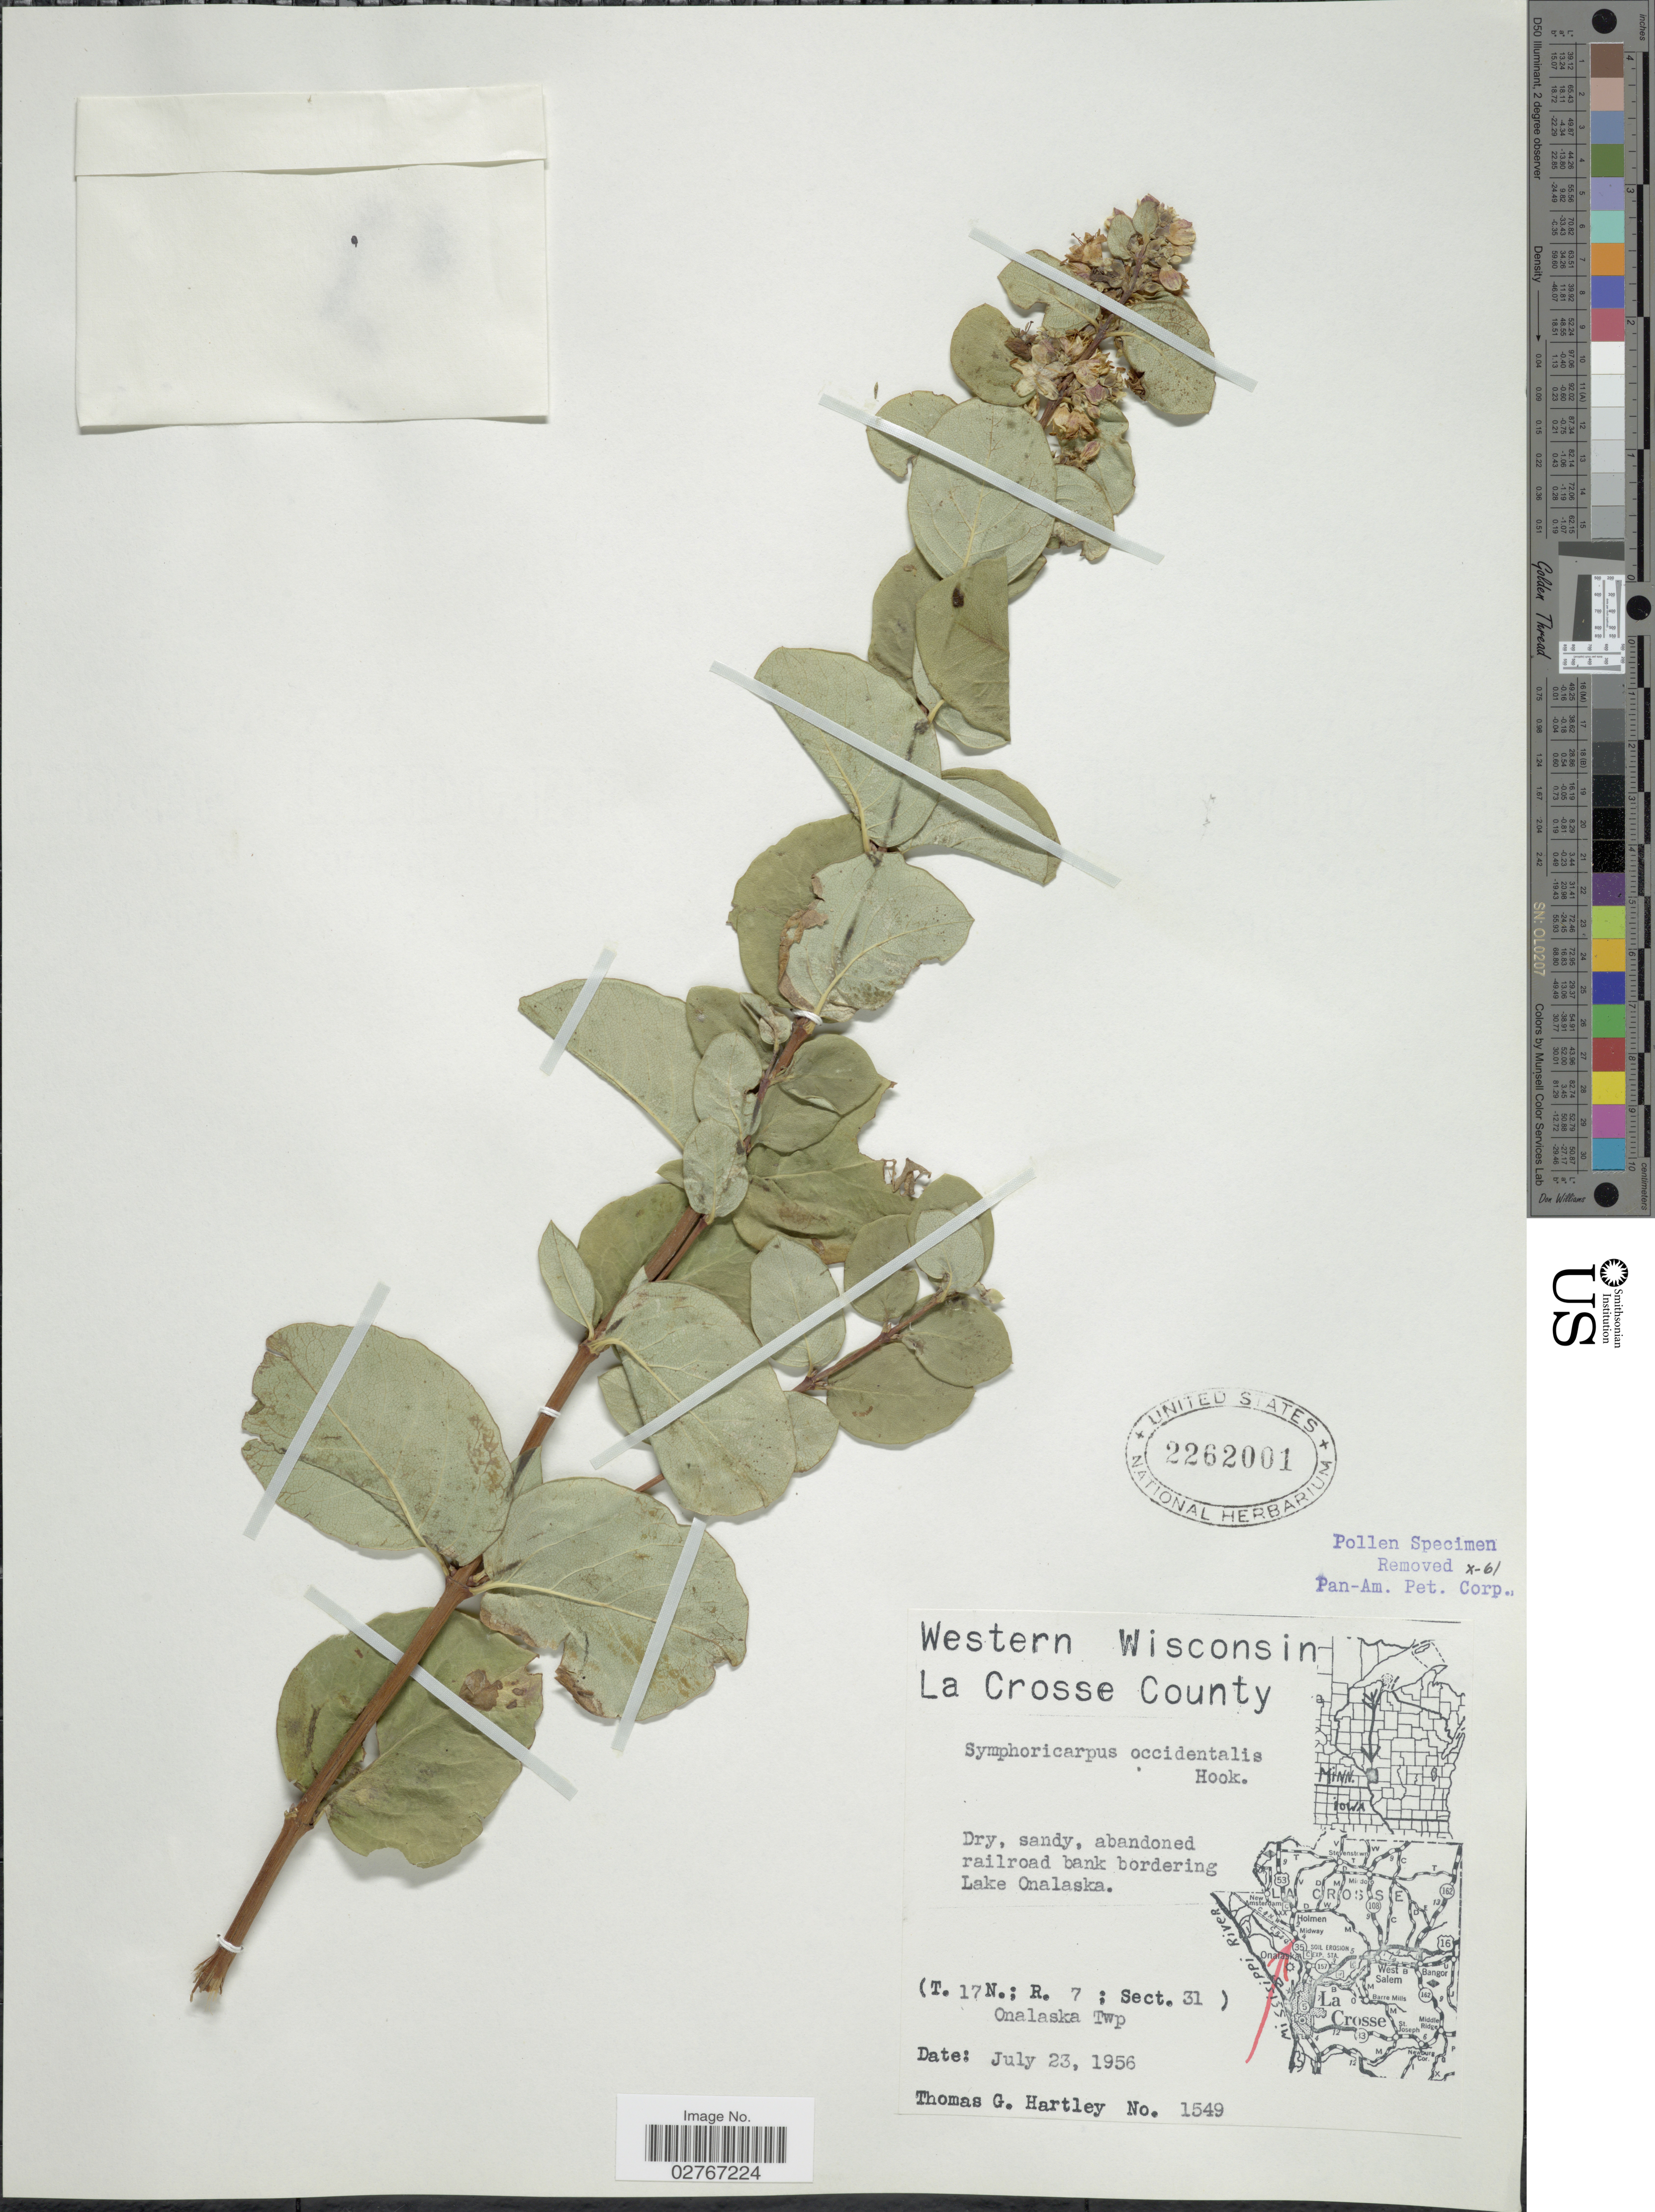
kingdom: Plantae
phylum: Tracheophyta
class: Magnoliopsida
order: Dipsacales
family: Caprifoliaceae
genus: Symphoricarpos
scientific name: Symphoricarpos occidentalis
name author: (R. Br.) Hook.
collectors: T. G. Hartley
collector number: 1549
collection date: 1956-07-23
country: United States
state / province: Wisconsin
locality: Western Wisconsin, La Crosse County, Dry, sandy, abandoned railroad bank bordering Lake Onalaska (T.17N, R.7; Sect.31) Onalaska Twp.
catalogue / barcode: US 2262001